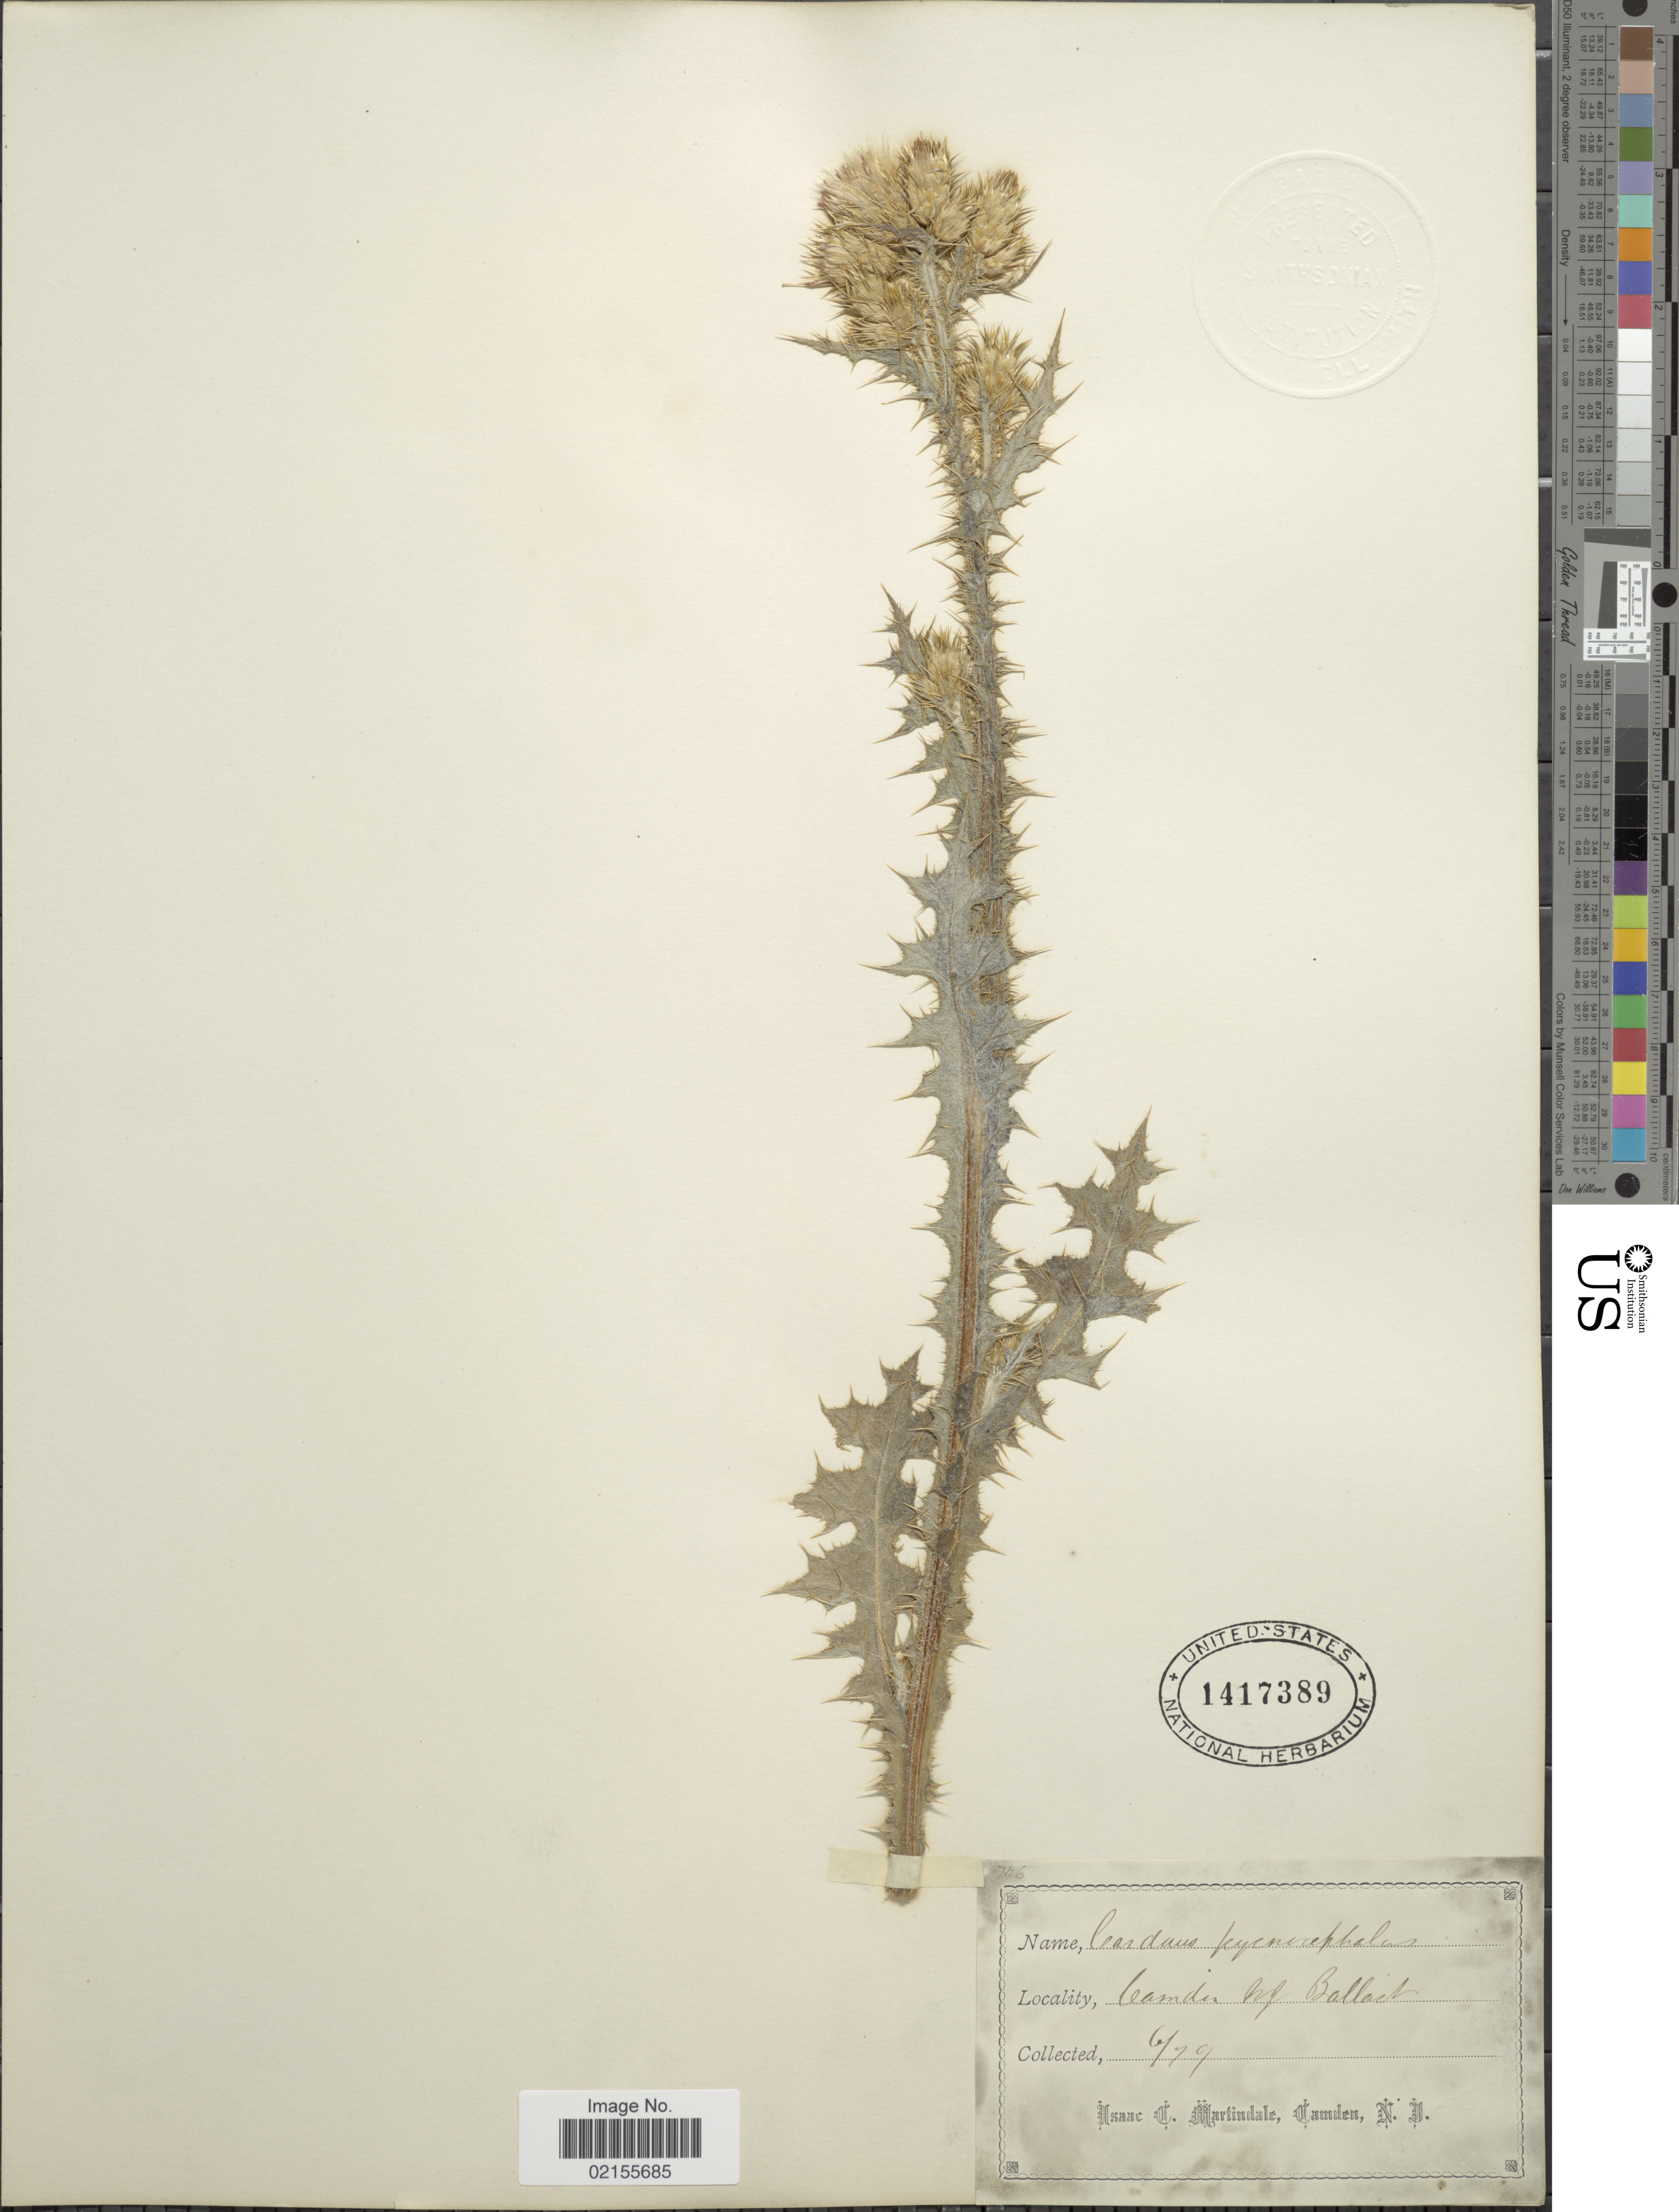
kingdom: Plantae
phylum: Tracheophyta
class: Magnoliopsida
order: Asterales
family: Asteraceae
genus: Carduus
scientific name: Carduus pycnocephalus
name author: L.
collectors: I. C. Martindale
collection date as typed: Transcribed d/m/y: /6/79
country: United States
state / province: New Jersey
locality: Camden, Ballast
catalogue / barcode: US 1417389